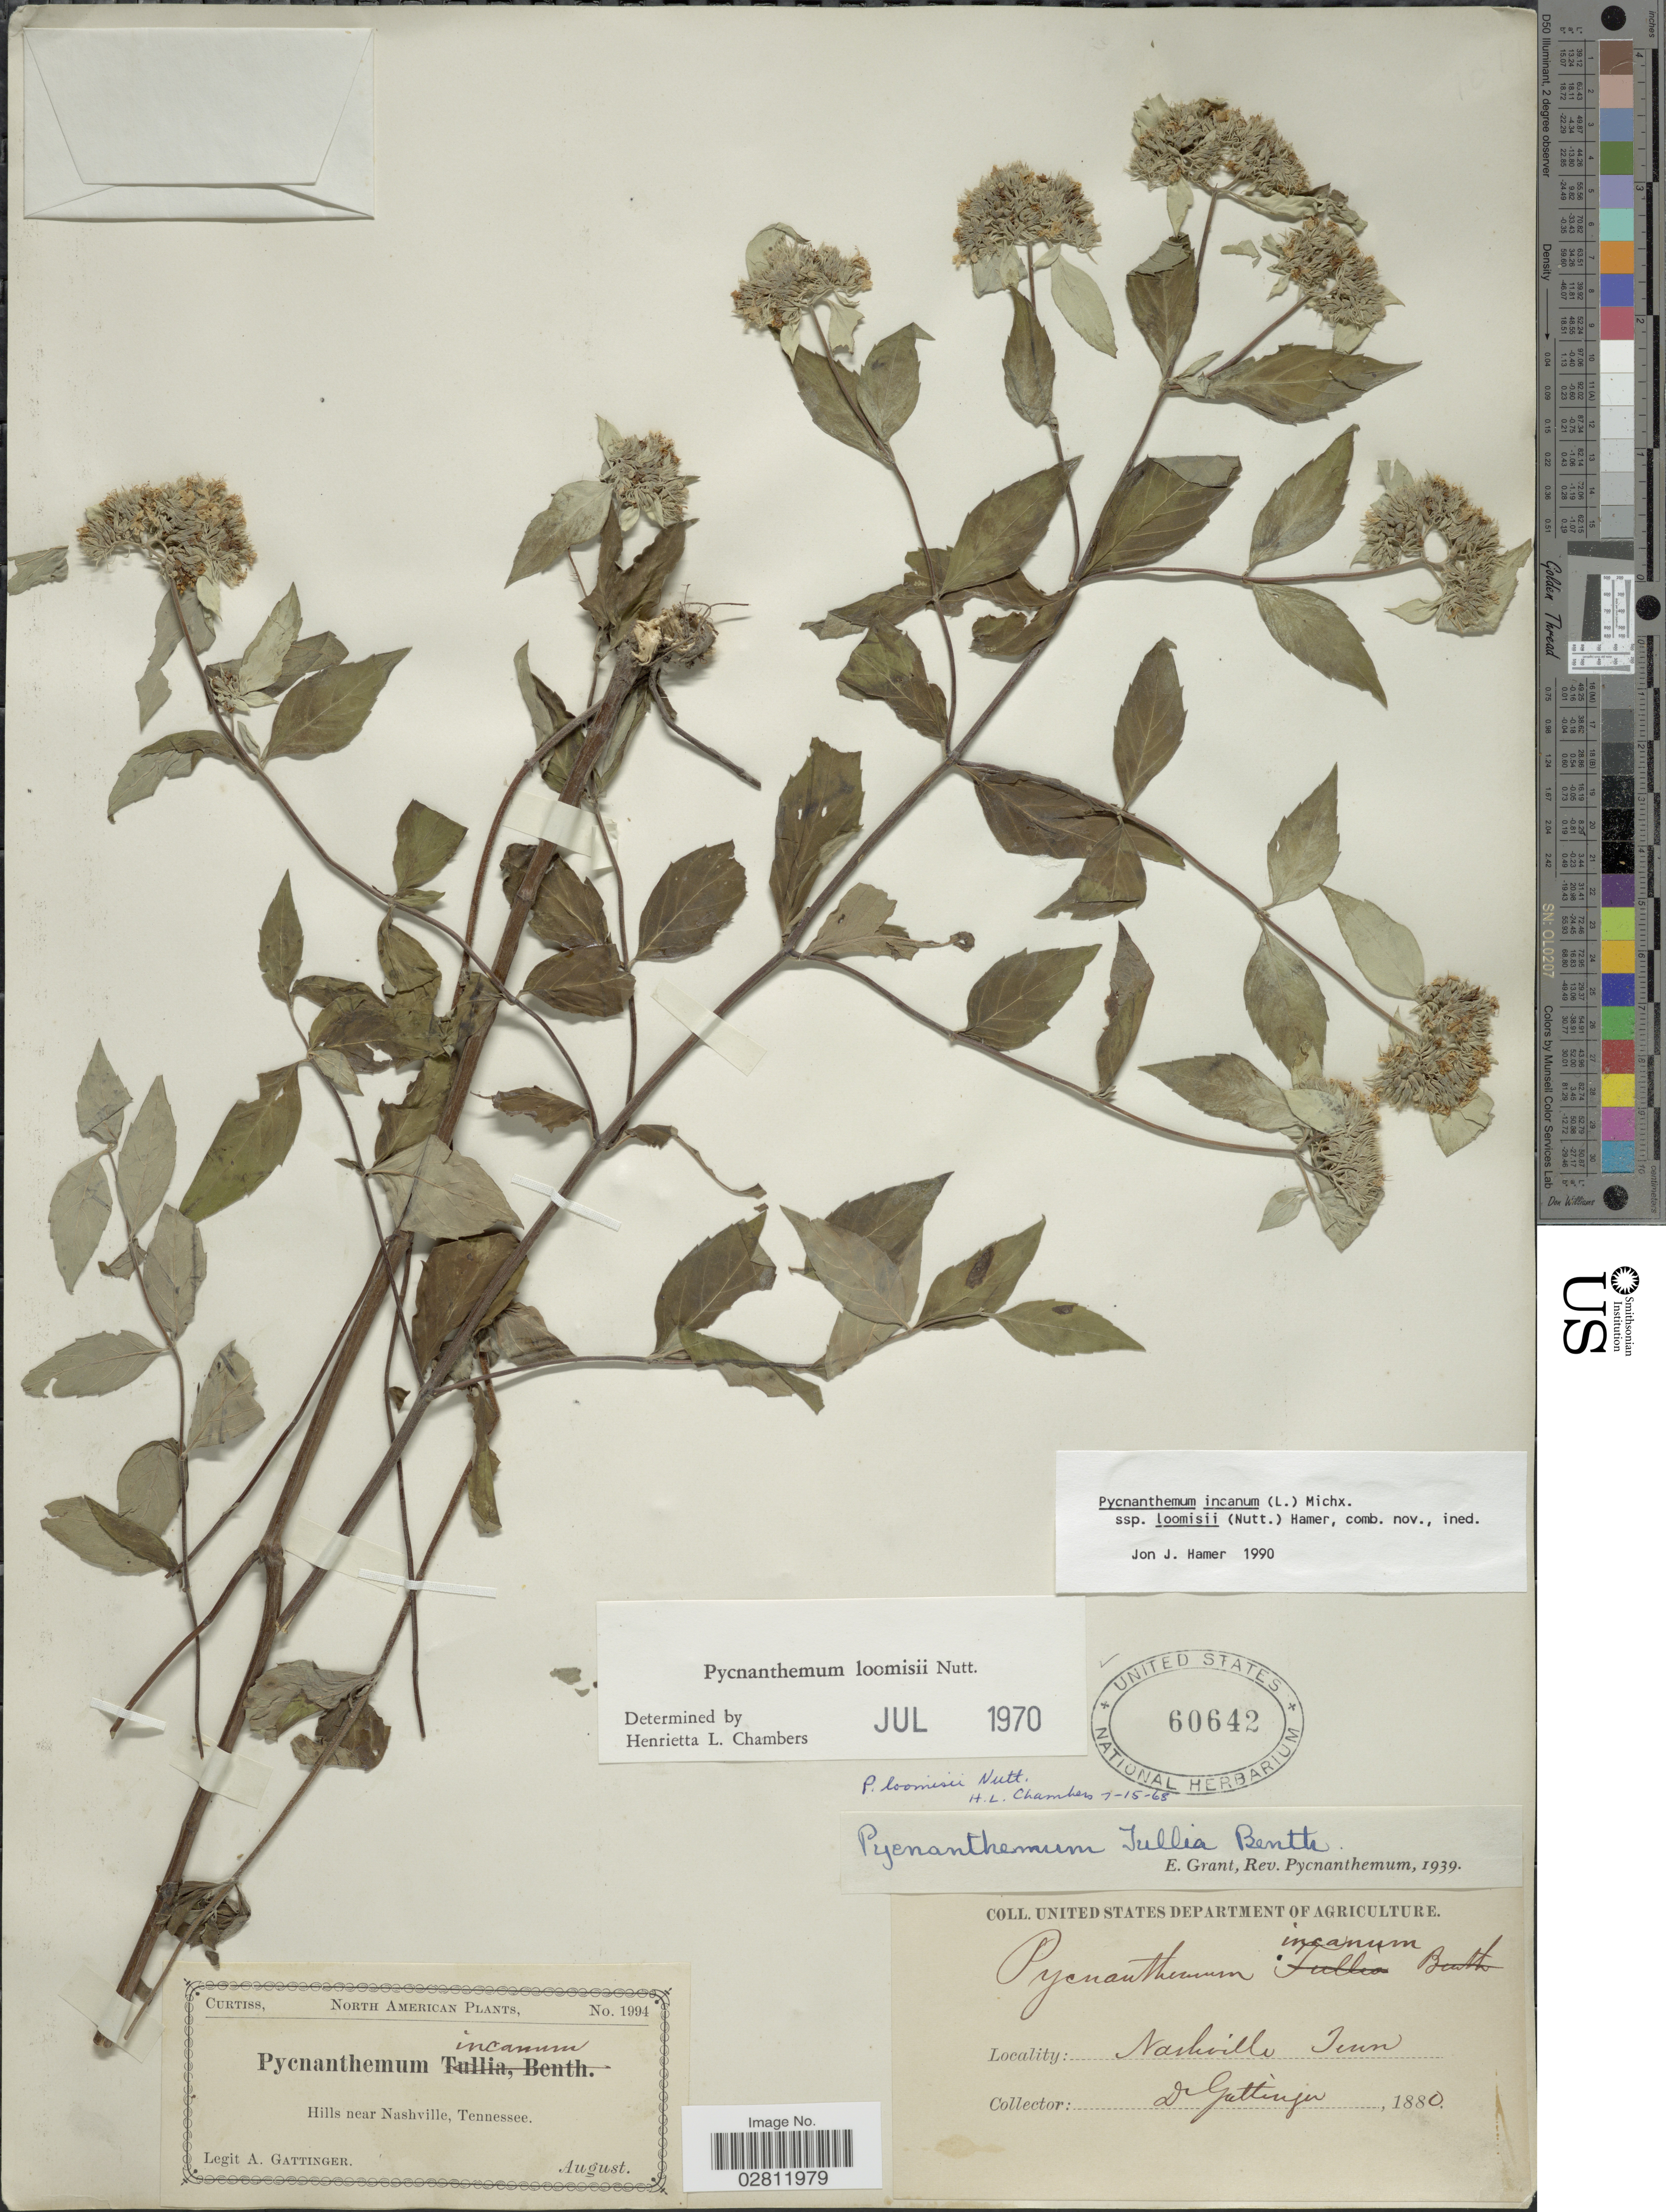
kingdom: Plantae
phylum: Tracheophyta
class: Magnoliopsida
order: Lamiales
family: Lamiaceae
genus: Pycnanthemum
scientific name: Pycnanthemum incanum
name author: (L.) Michx.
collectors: A. Gattinger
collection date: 1880-08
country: United States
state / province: Tennessee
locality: Hills near Nashville.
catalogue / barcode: US 60642